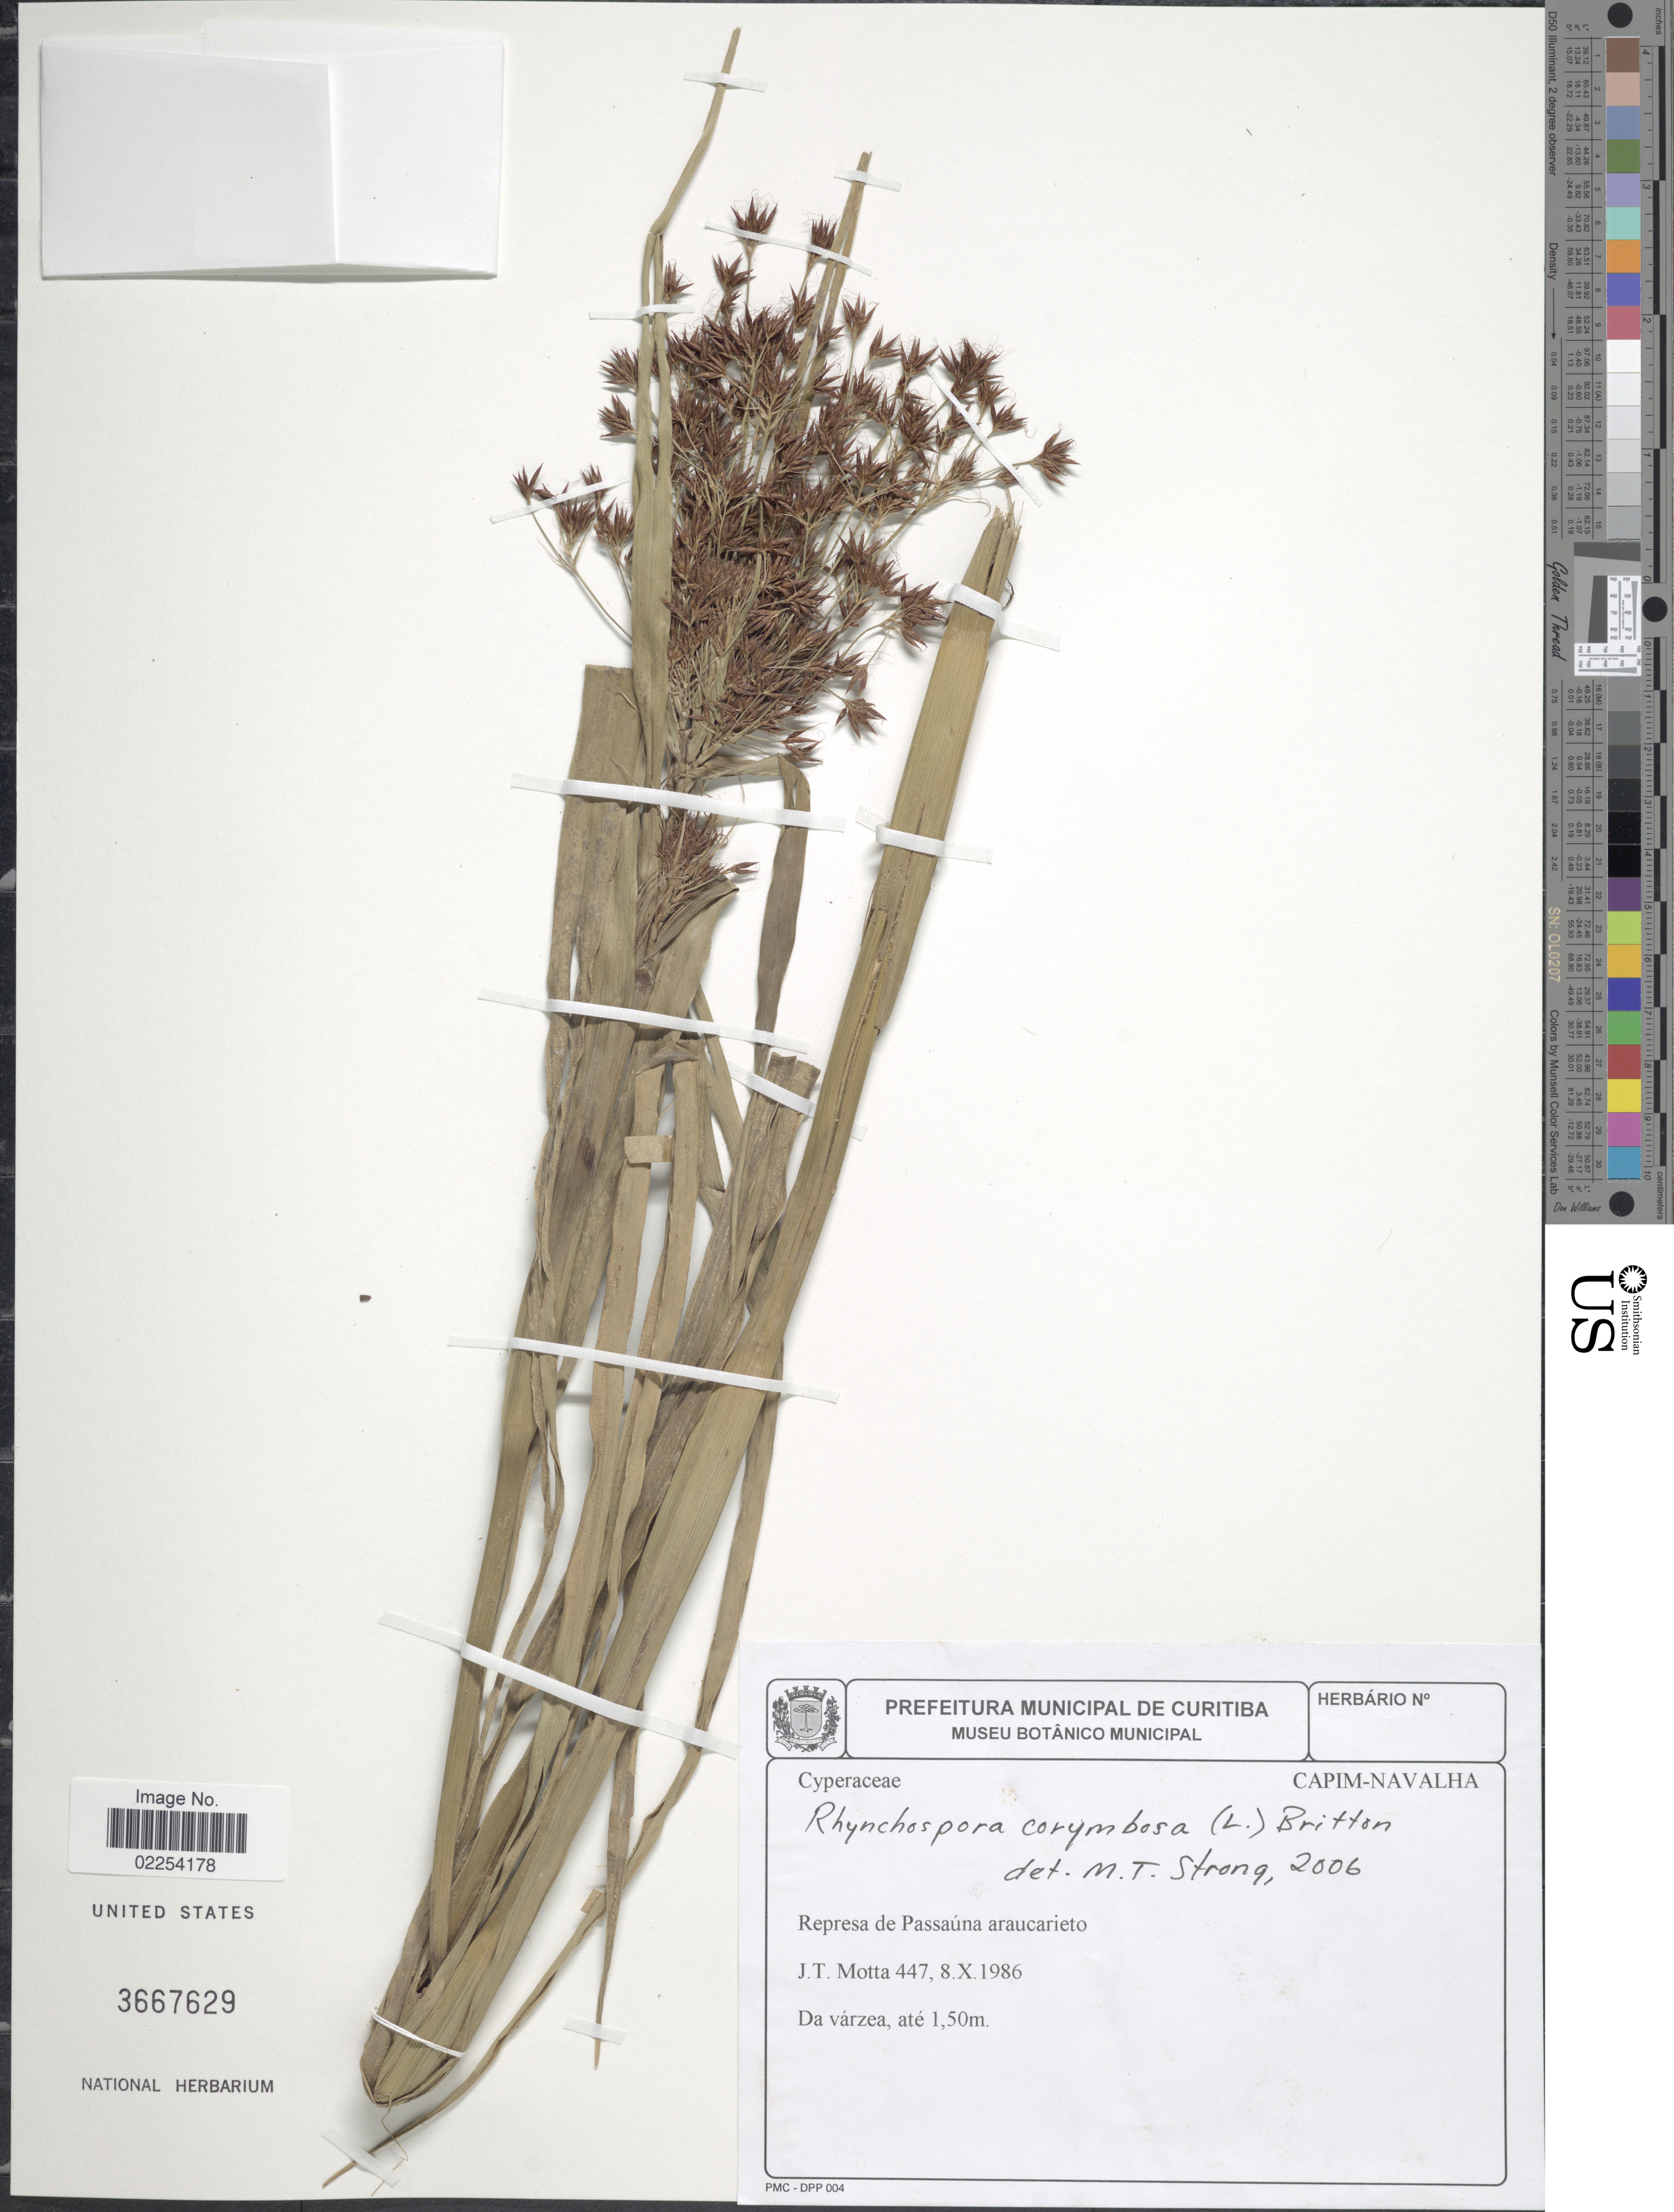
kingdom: Plantae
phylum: Tracheophyta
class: Liliopsida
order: Poales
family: Cyperaceae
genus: Rhynchospora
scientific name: Rhynchospora corymbosa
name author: (L.) Britton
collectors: J. Motta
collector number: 447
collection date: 1986-10-08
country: Brazil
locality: Represa de Passauna araucarieto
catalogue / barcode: US 3667629